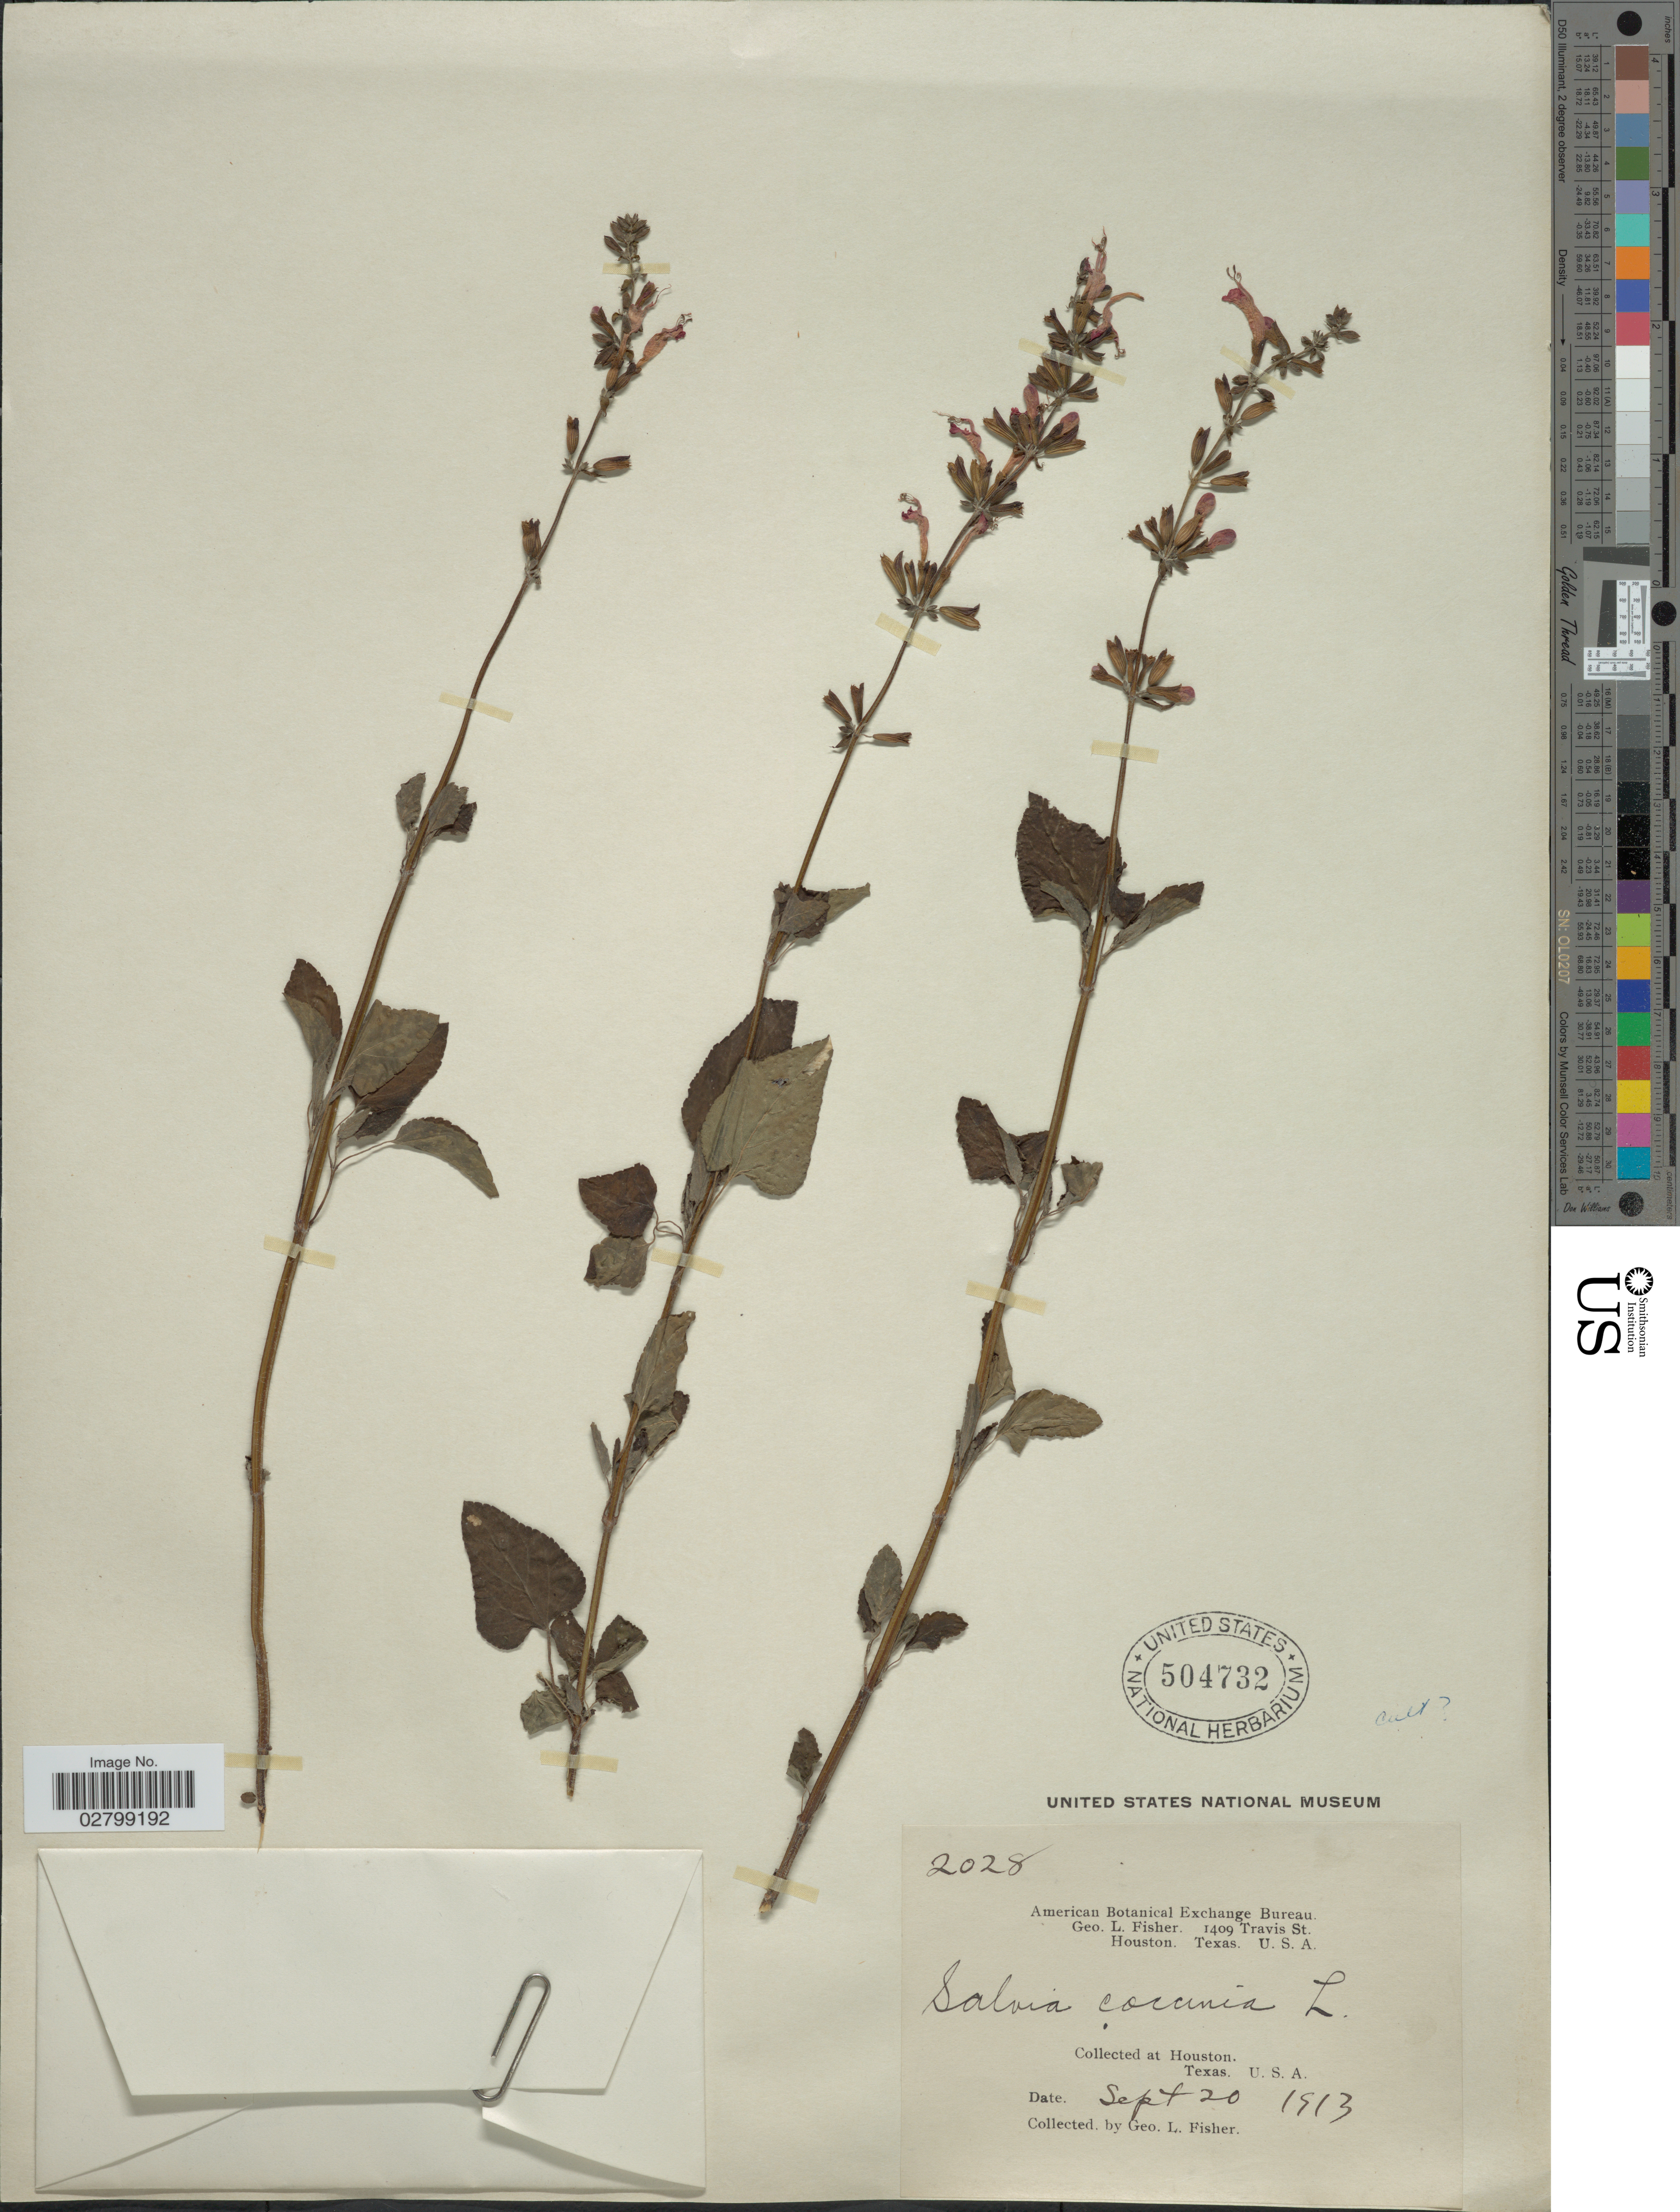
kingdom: Plantae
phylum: Tracheophyta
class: Magnoliopsida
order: Lamiales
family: Lamiaceae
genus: Salvia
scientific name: Salvia coccinea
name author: Etlinger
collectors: G. L. Fisher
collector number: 2028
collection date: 1913-09-20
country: United States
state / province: Texas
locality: Houston.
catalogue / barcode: US 504732